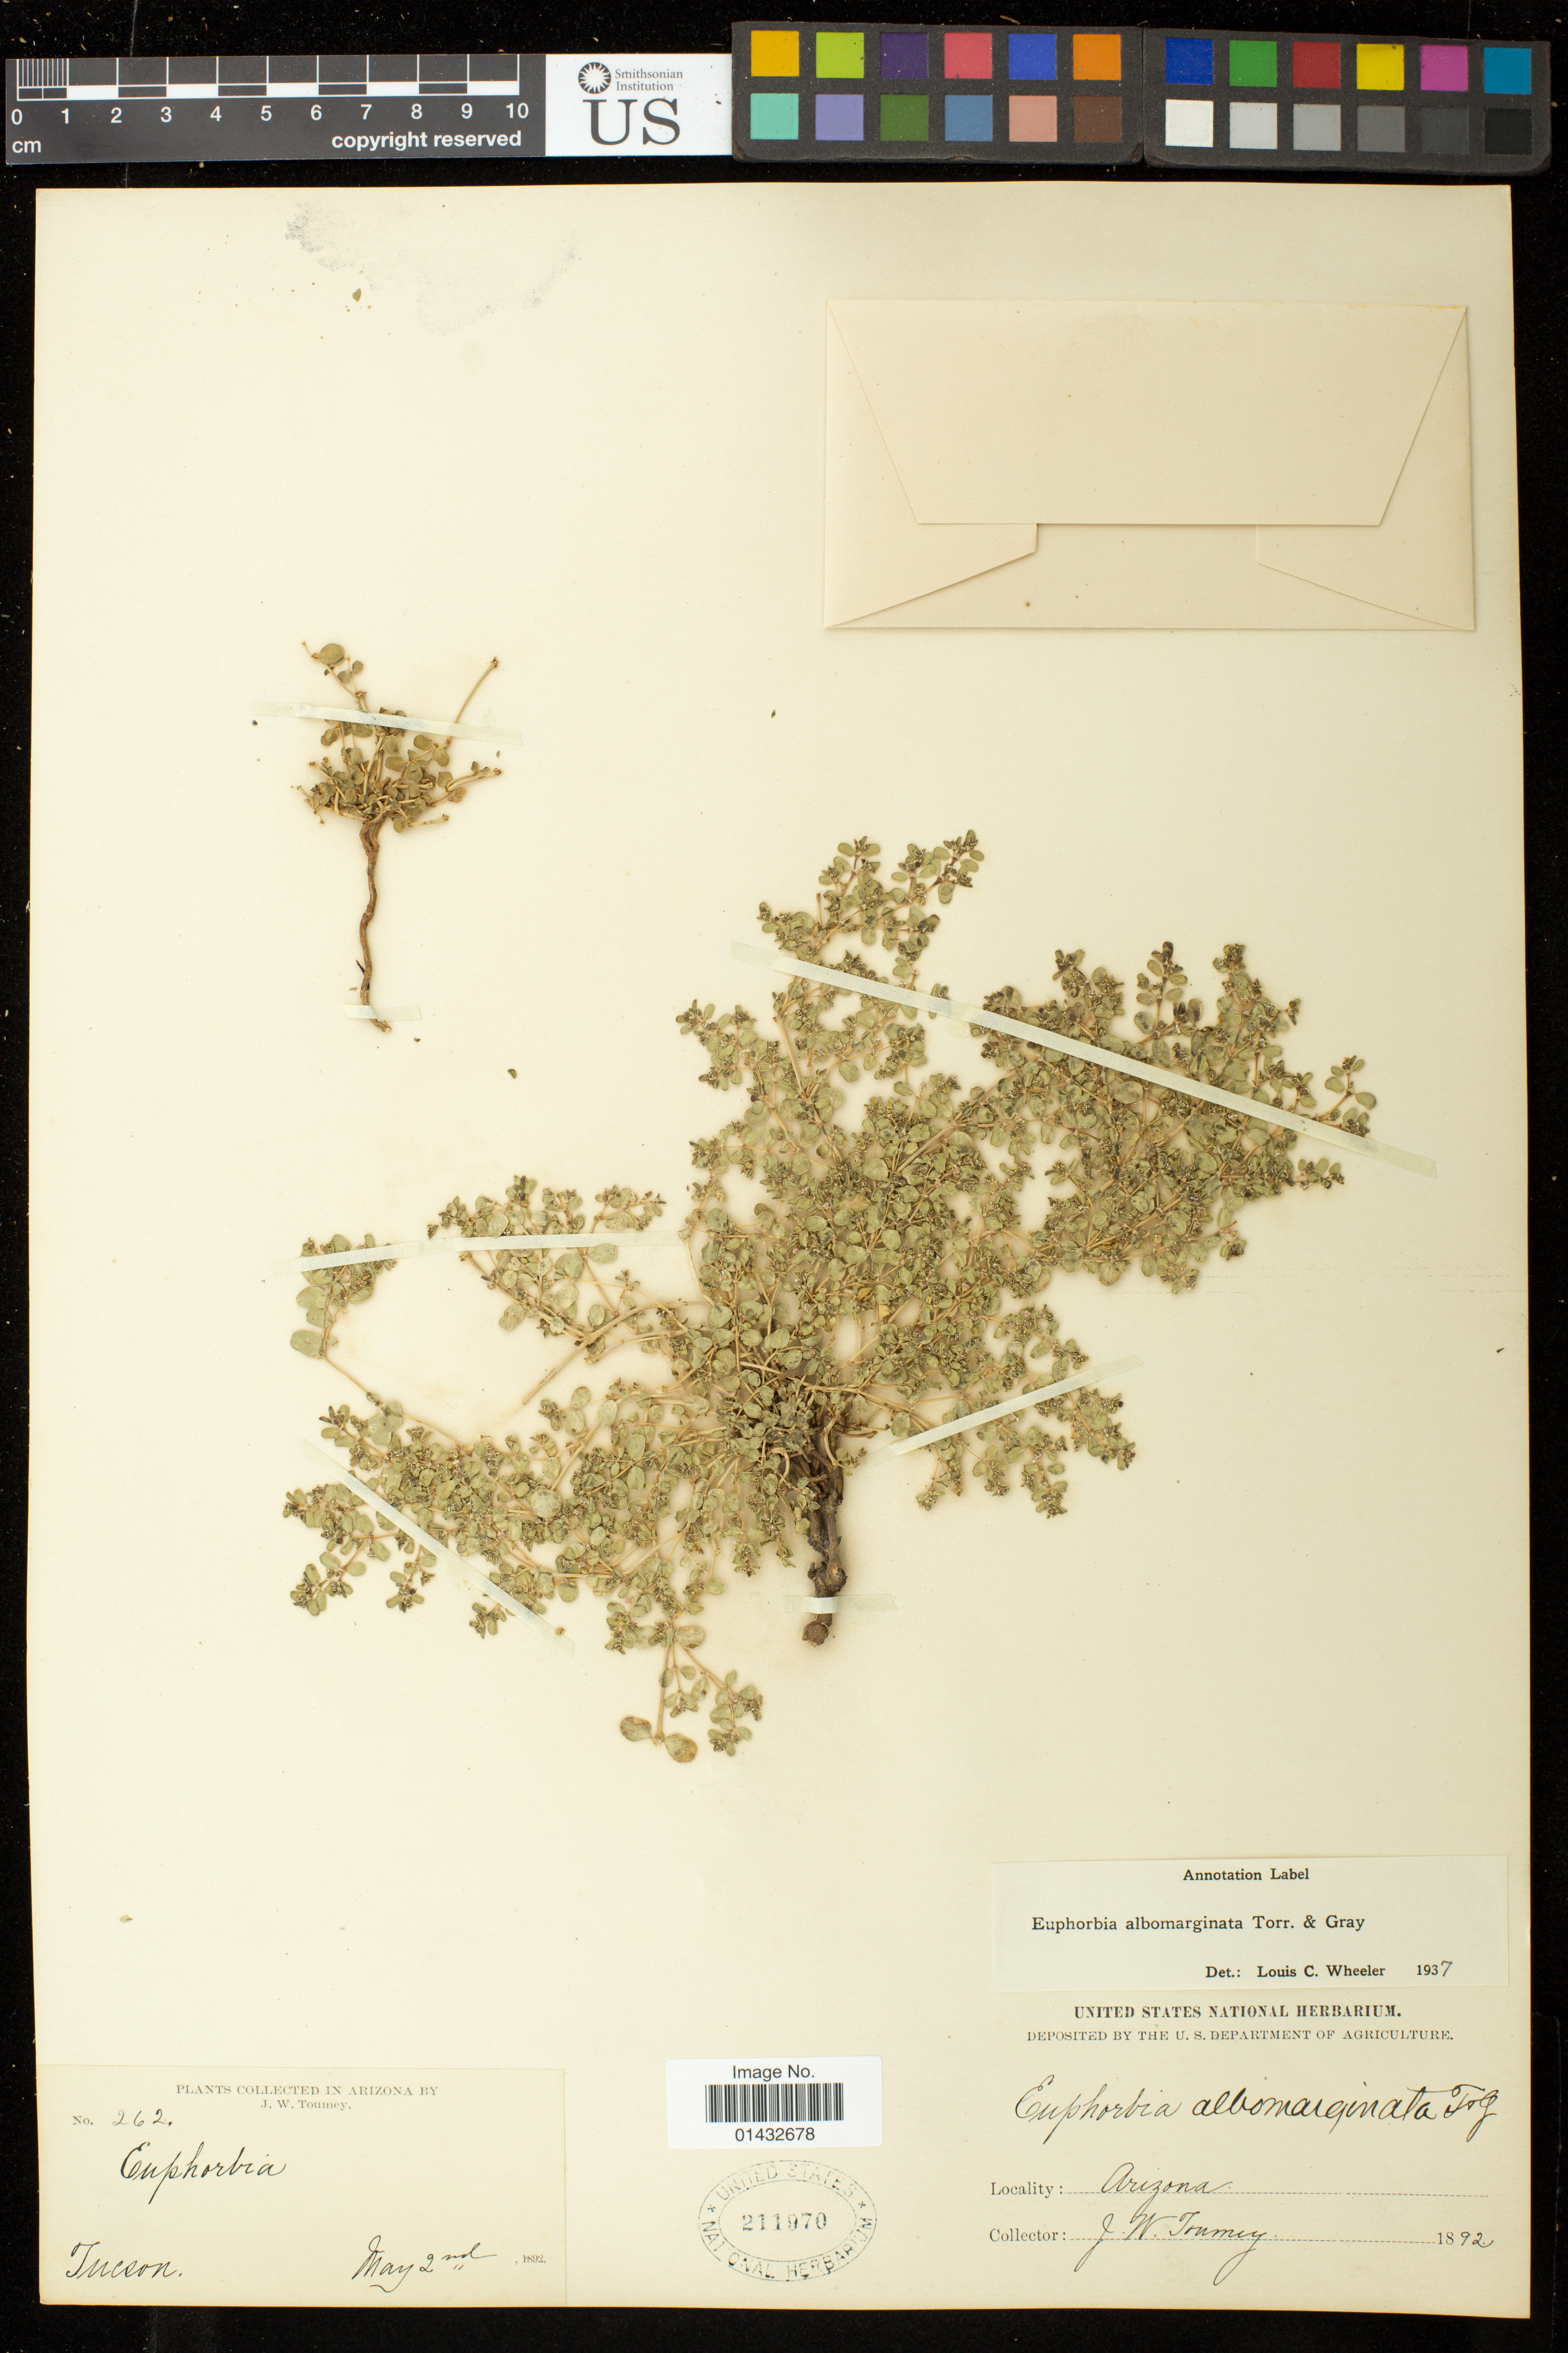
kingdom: Plantae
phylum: Tracheophyta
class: Magnoliopsida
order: Malpighiales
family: Euphorbiaceae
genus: Euphorbia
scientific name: Euphorbia albomarginata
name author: Torr. & A. Gray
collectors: J. W. Toumey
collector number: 262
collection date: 1892-05-02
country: United States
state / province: Arizona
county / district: Pima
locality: Tucson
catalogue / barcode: US 211970